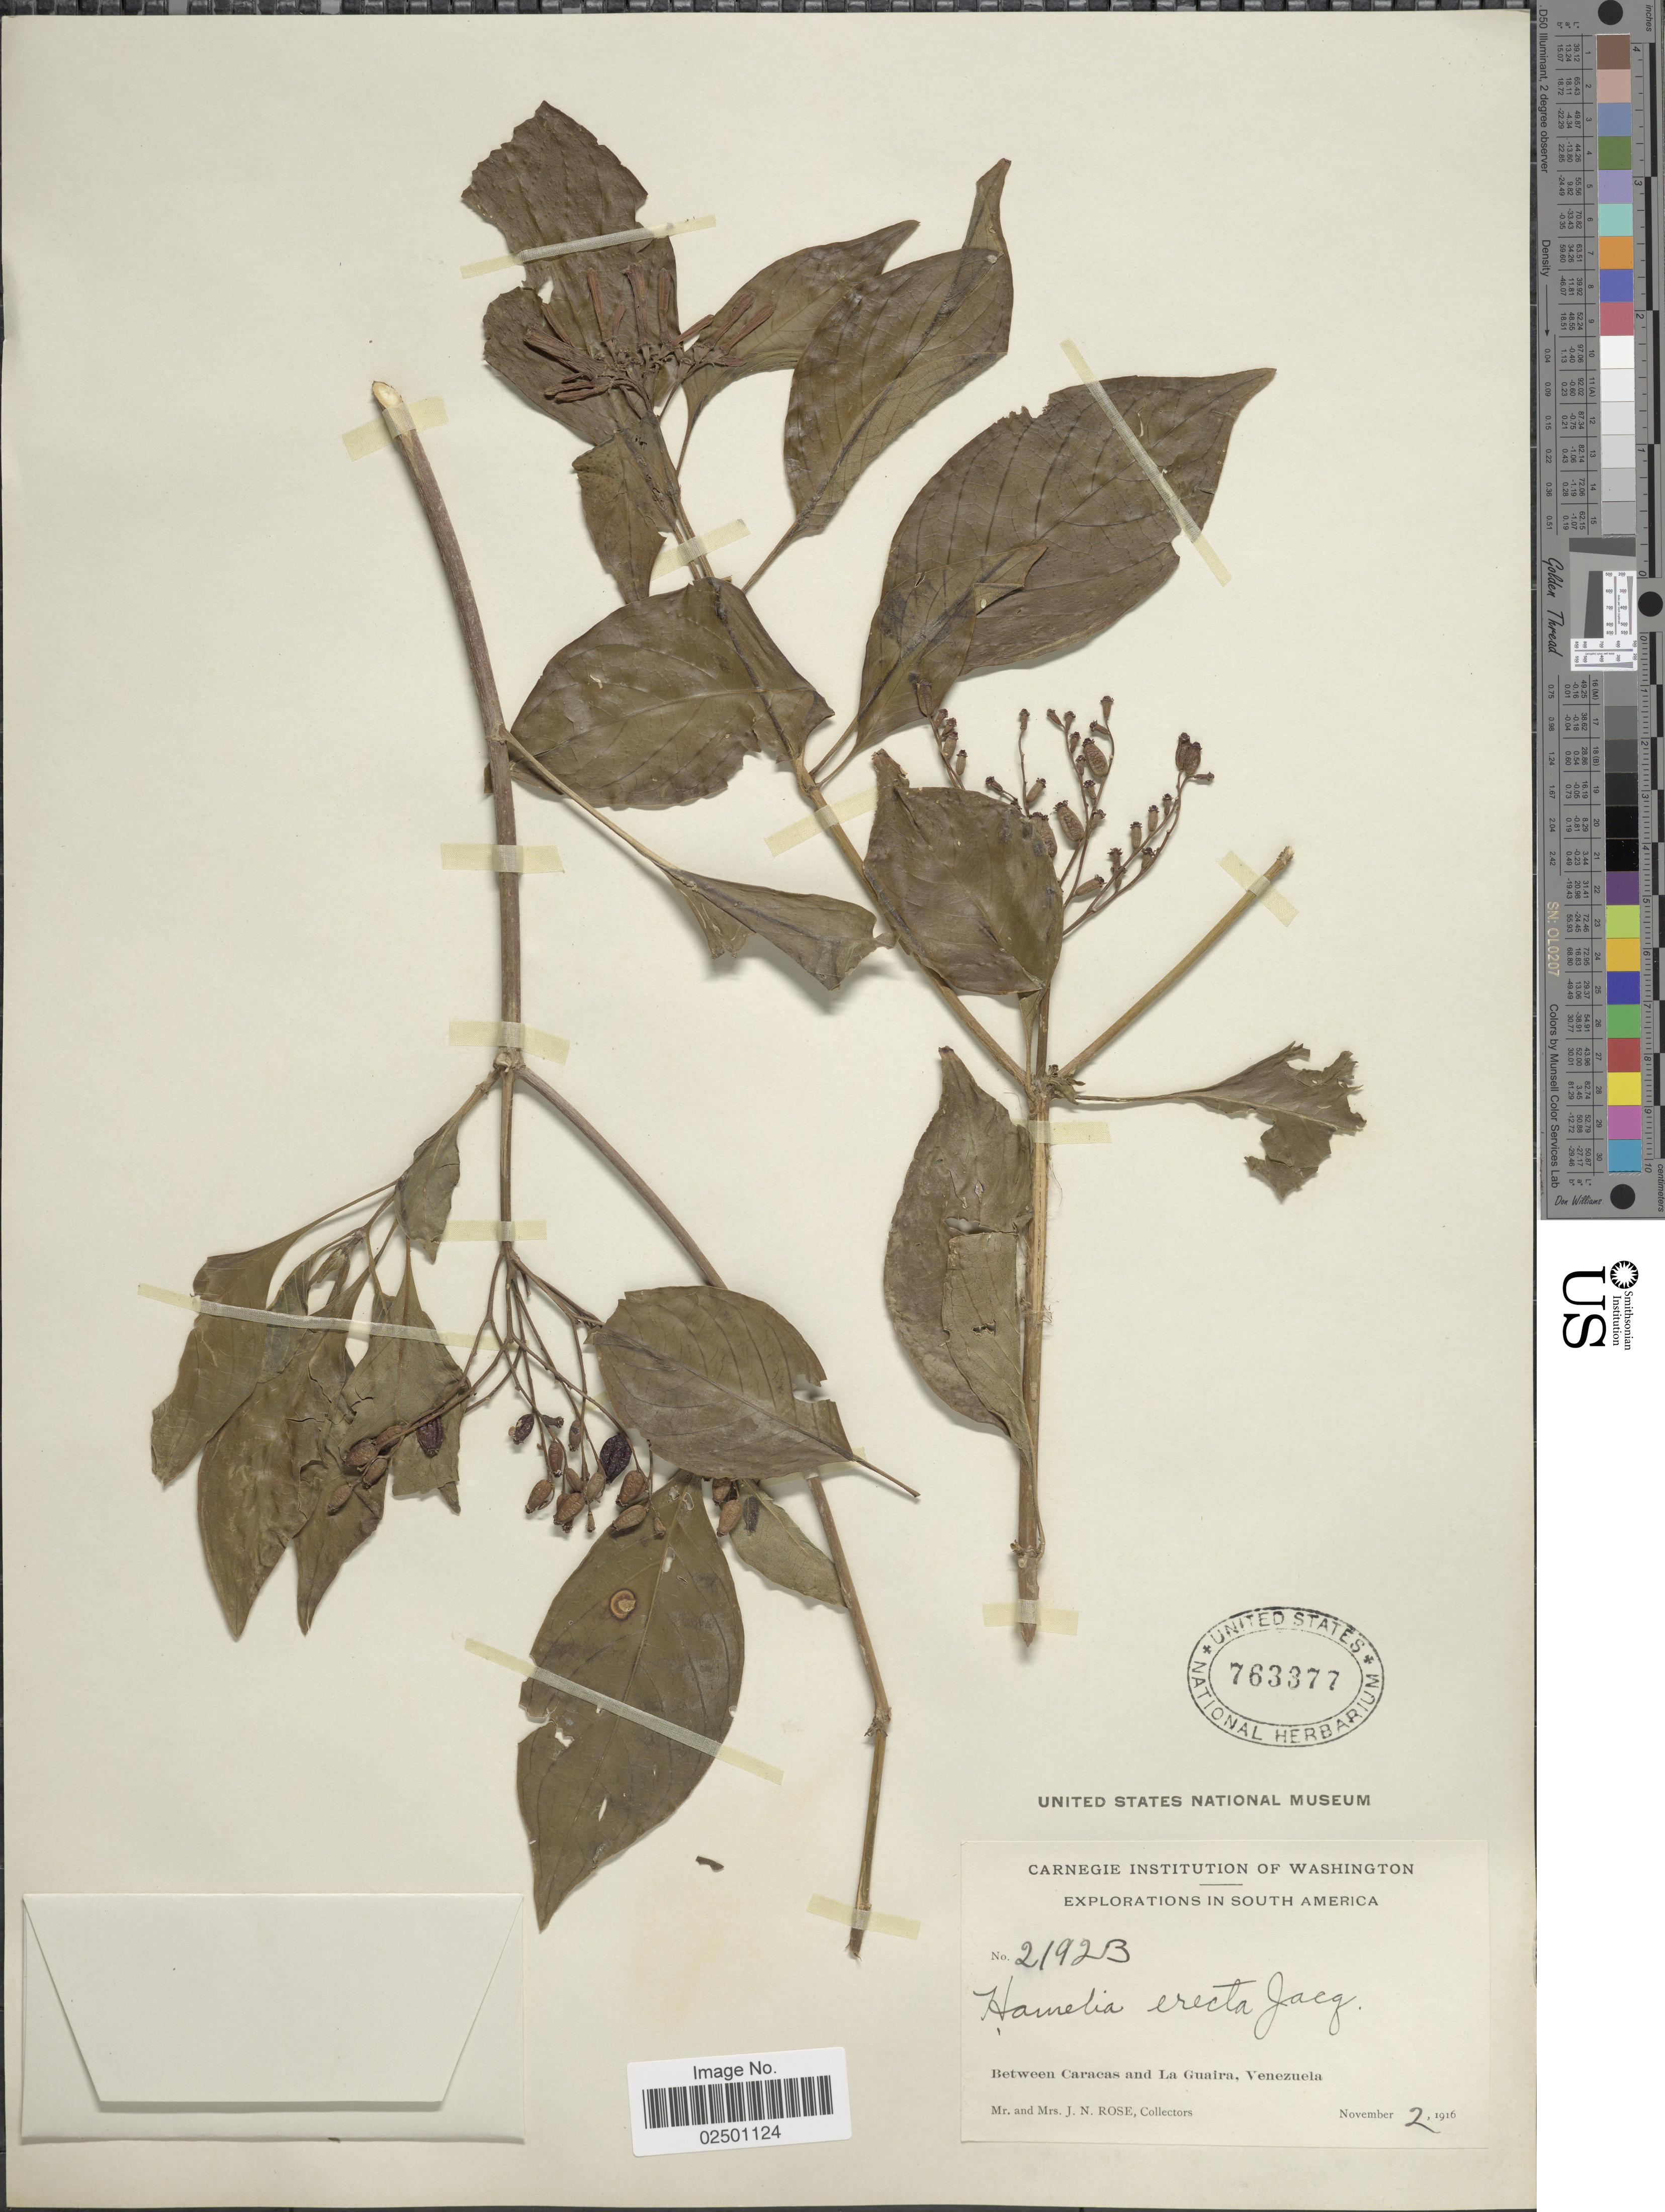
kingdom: Plantae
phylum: Tracheophyta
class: Magnoliopsida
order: Gentianales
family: Rubiaceae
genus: Hamelia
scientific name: Hamelia patens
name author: Jacq.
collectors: J. N. Rose & L. B. Rose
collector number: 21923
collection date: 1916-11-02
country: Venezuela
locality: Between Caracas and La Guaira, Venezuela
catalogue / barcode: US 763377